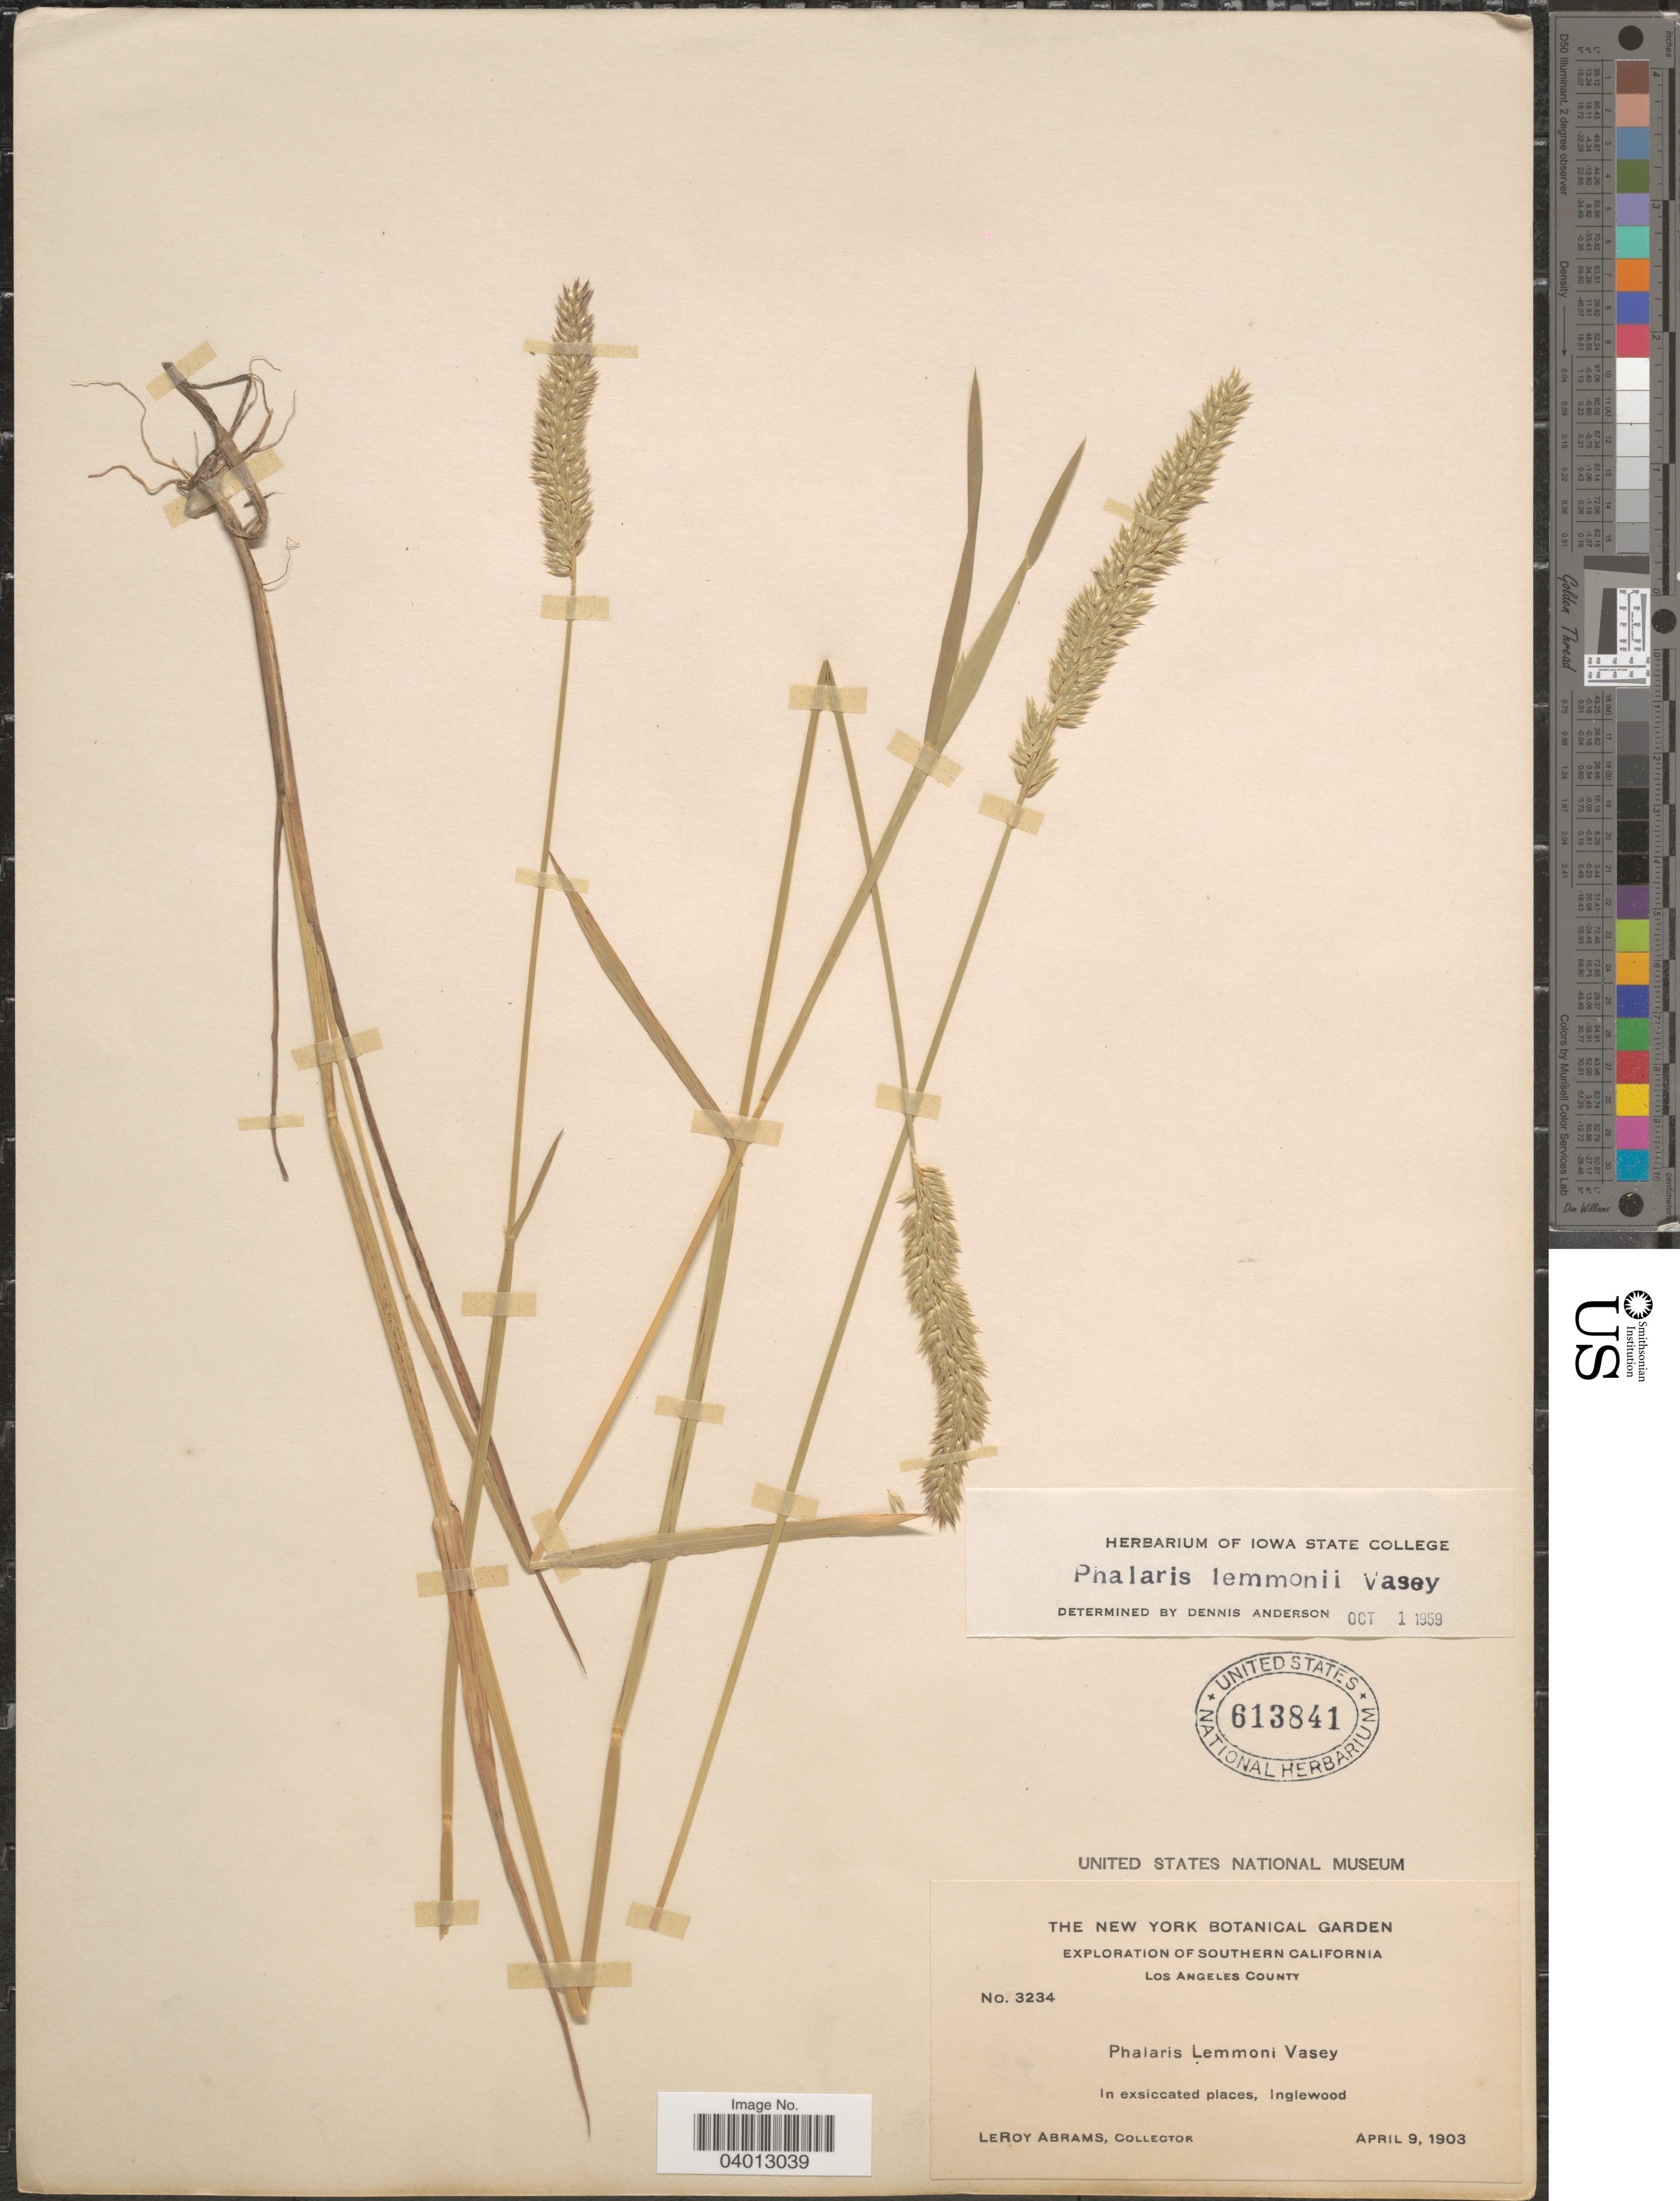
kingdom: Plantae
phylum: Tracheophyta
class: Liliopsida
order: Poales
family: Poaceae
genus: Phalaris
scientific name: Phalaris lemmonii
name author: Vasey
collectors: L. Abrams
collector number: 3234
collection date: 1903-04-09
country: United States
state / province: California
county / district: Los Angeles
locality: Southern California. Los Angeles County. Inglewood.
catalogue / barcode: US 613841